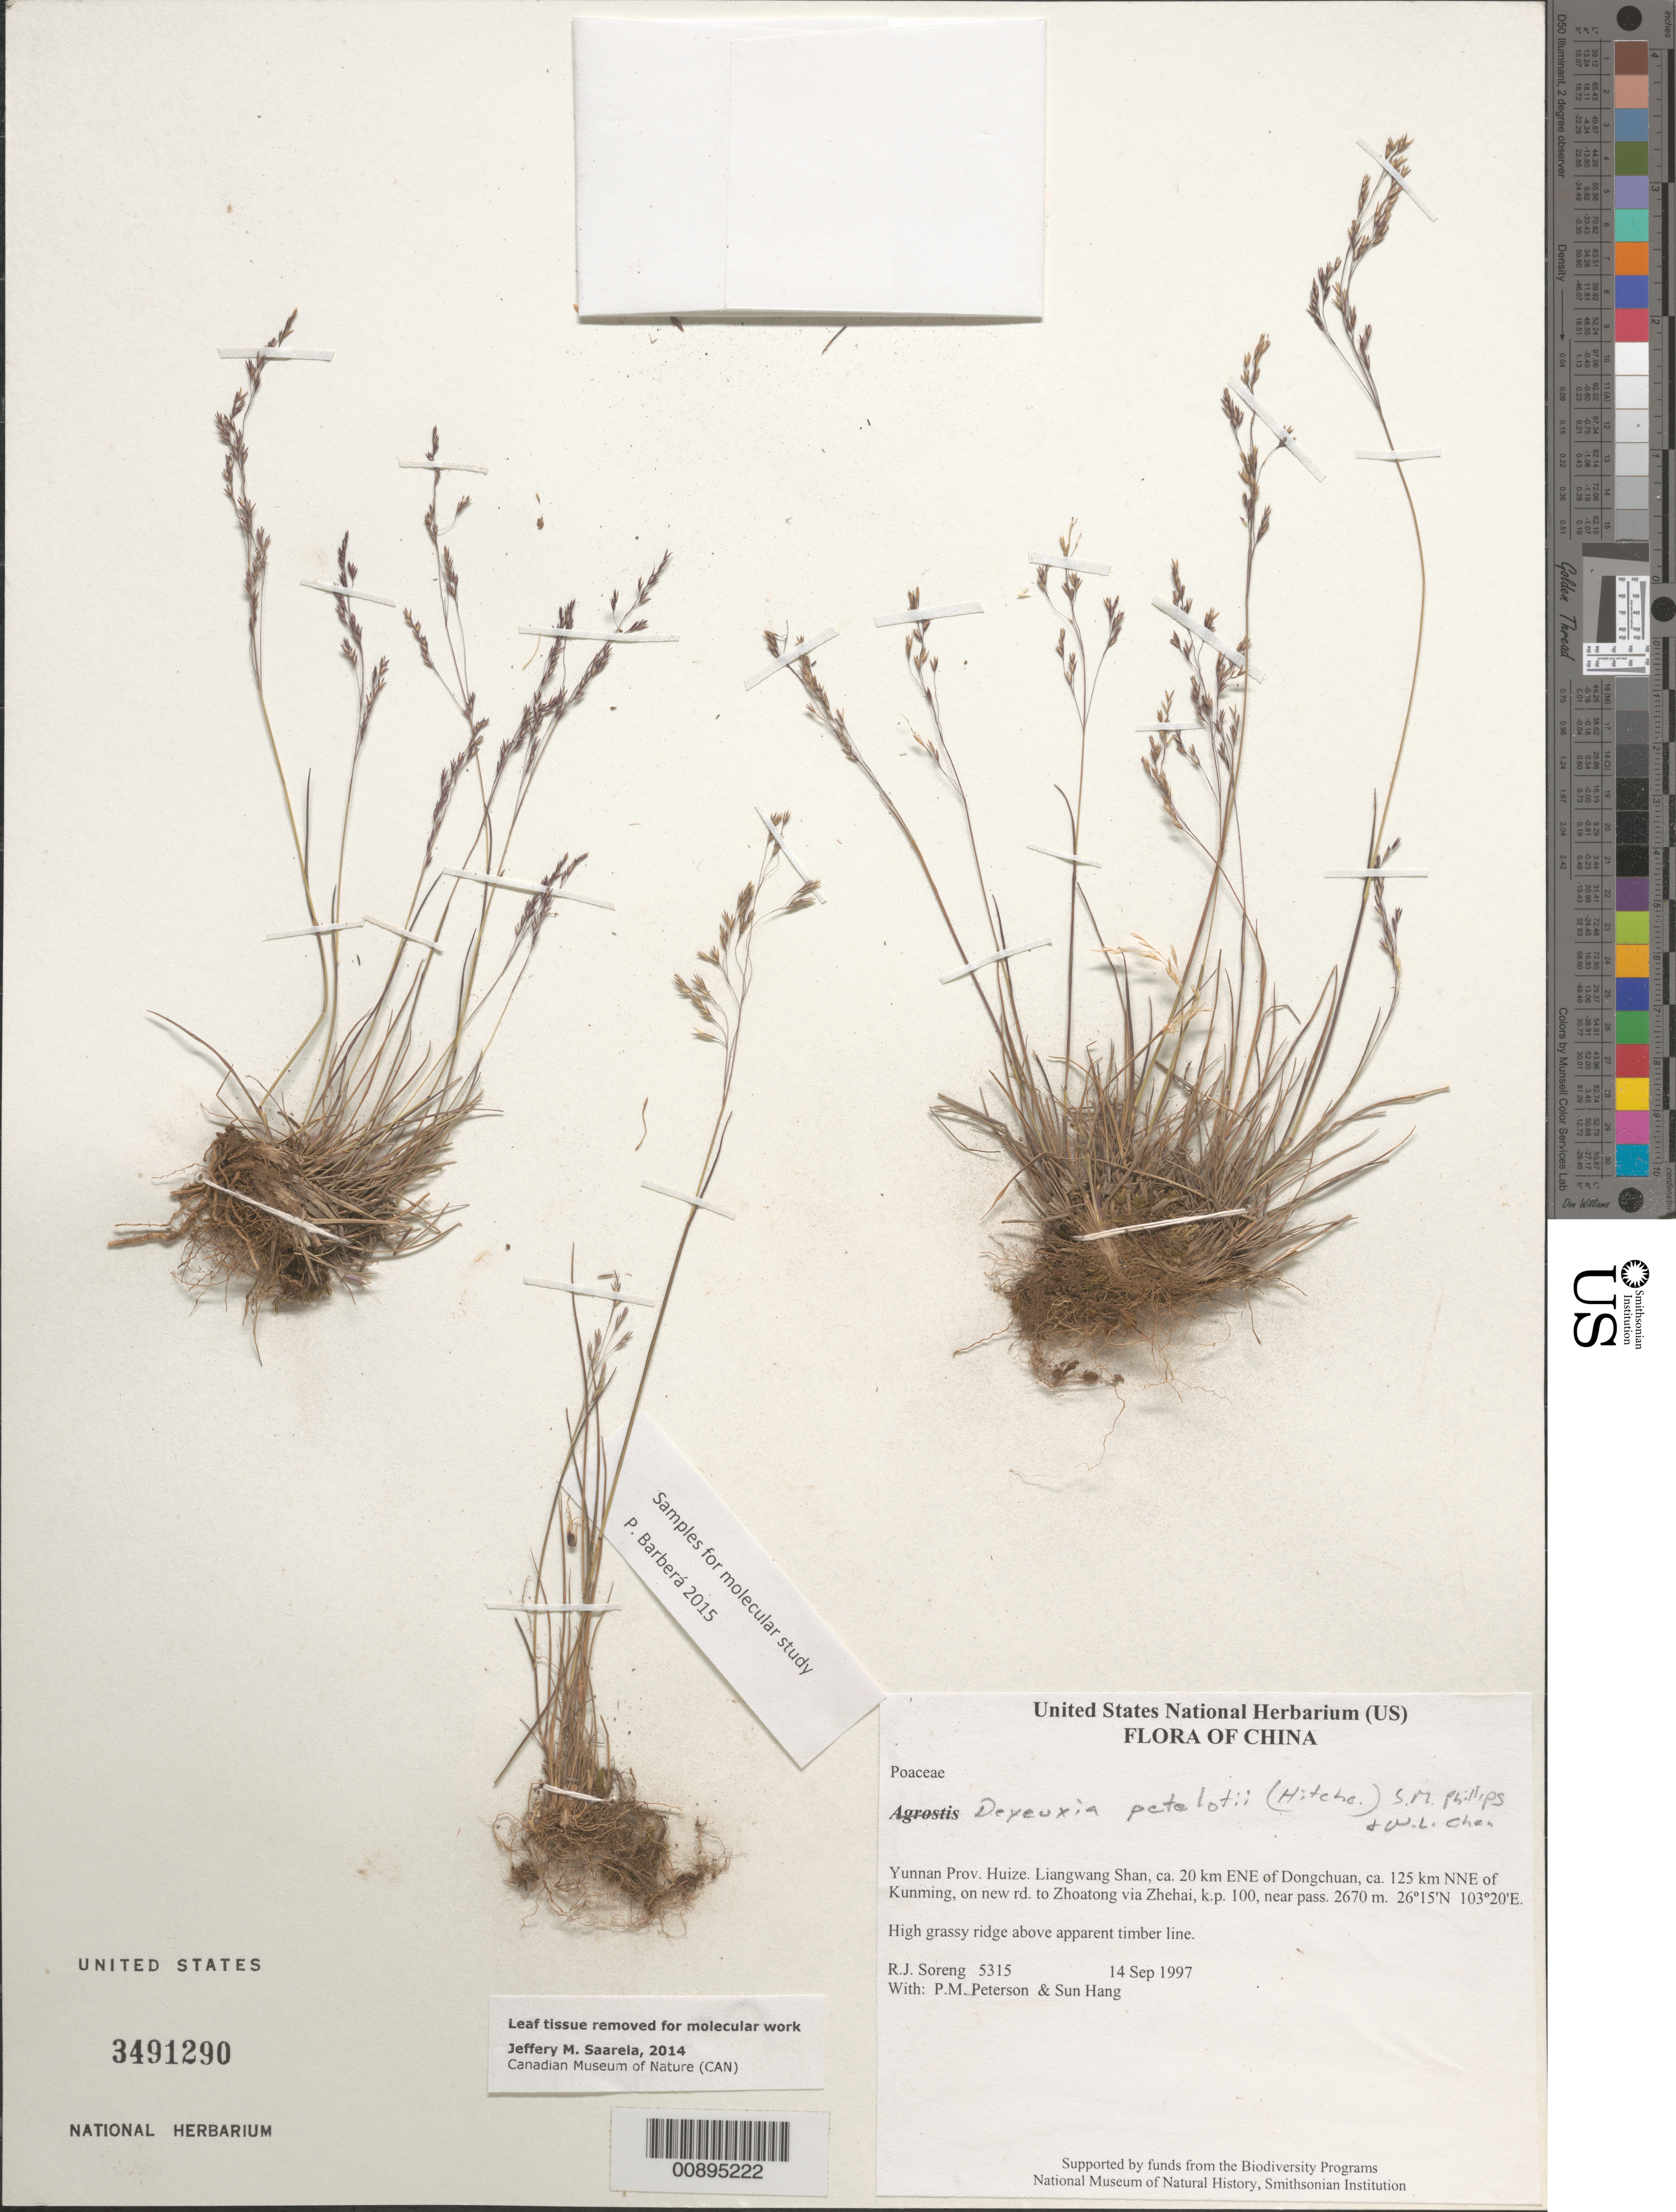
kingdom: Plantae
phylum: Tracheophyta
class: Liliopsida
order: Poales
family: Poaceae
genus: Calamagrostis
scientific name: Calamagrostis diffusa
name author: (Keng) Keng f.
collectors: R. J. Soreng, P. M. Peterson & Sun Hang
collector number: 5315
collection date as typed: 14 Sep 1997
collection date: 1997-09-14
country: China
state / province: Yunnan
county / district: Huize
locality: Liangwang Shan, ca. 20 km ENE of Dongchuan, ca. 125 km NNE of Kunming, on new rd. to Zhoatong via Zhehai, k.p. 100, near pass.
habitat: High grassy ridge above apparent timber line.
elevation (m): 2670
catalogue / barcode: US 3491290